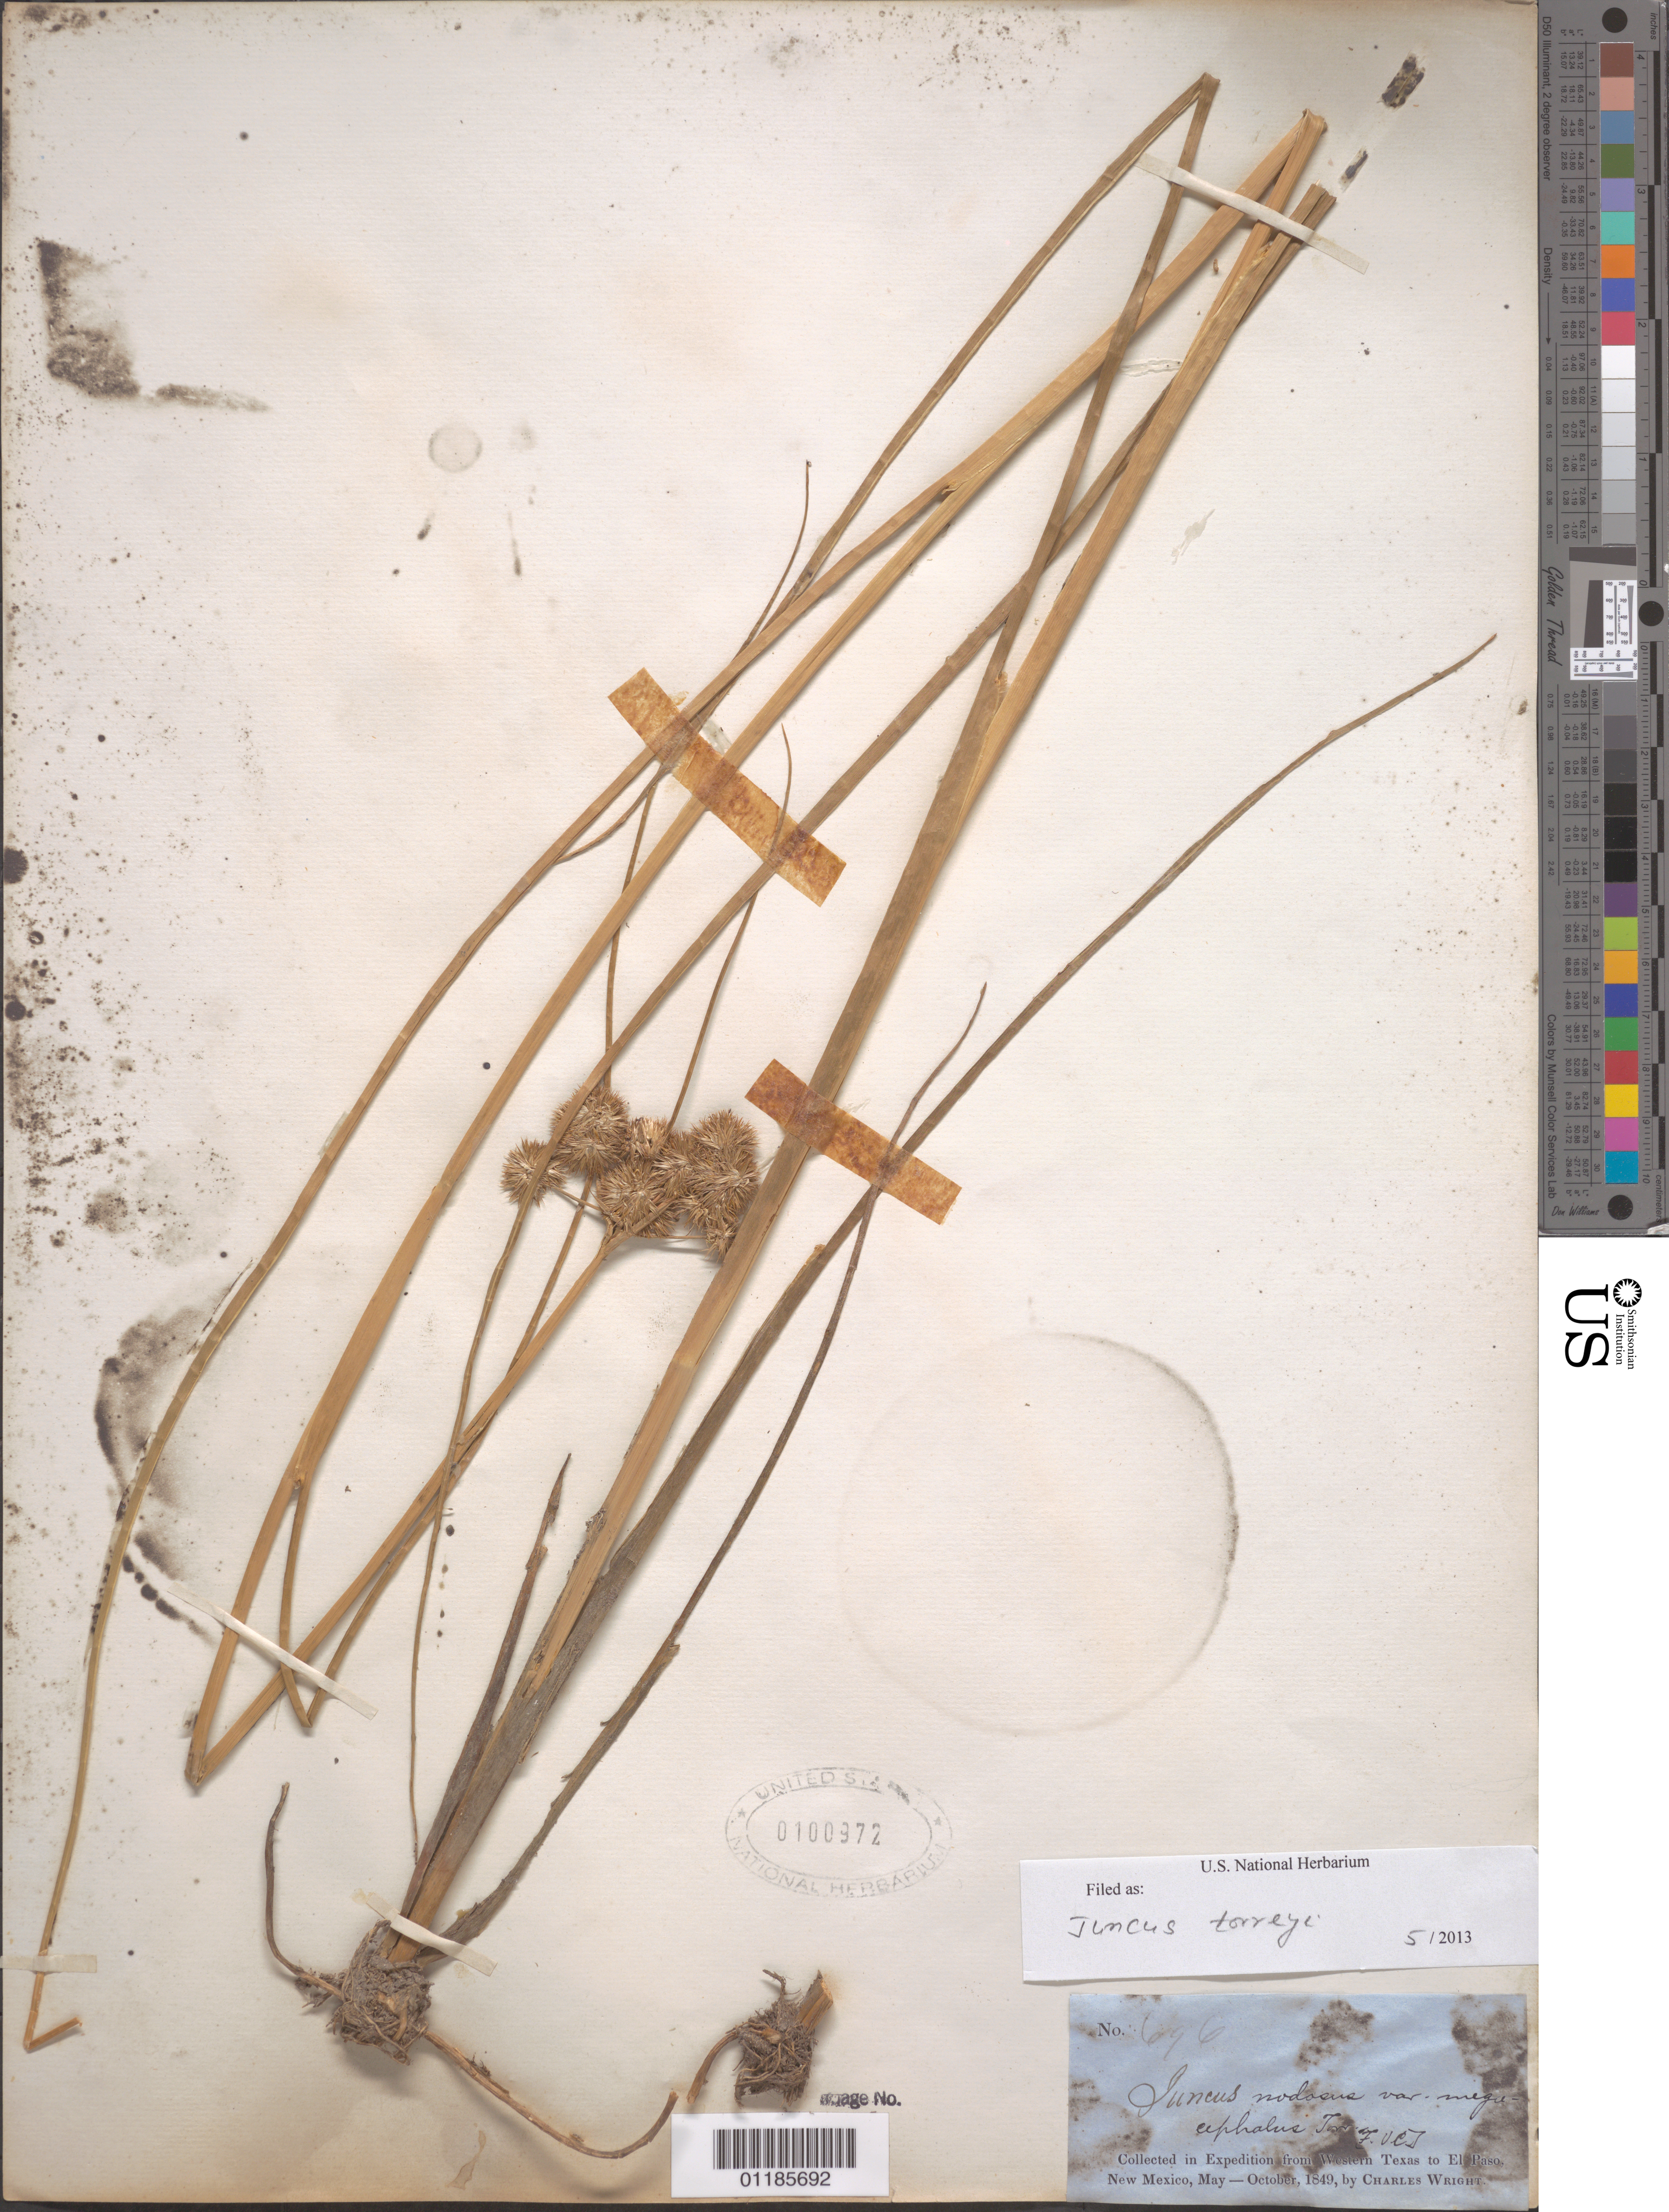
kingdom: Plantae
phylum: Tracheophyta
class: Liliopsida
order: Poales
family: Juncaceae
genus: Juncus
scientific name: Juncus torreyi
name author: Coville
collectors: C. Wright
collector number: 696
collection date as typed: May 1849 to -- Oct 1849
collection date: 1849-05/1849-10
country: United States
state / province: New Mexico / Texas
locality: W Texas to El Paso, New Mexico.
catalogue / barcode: US 100972